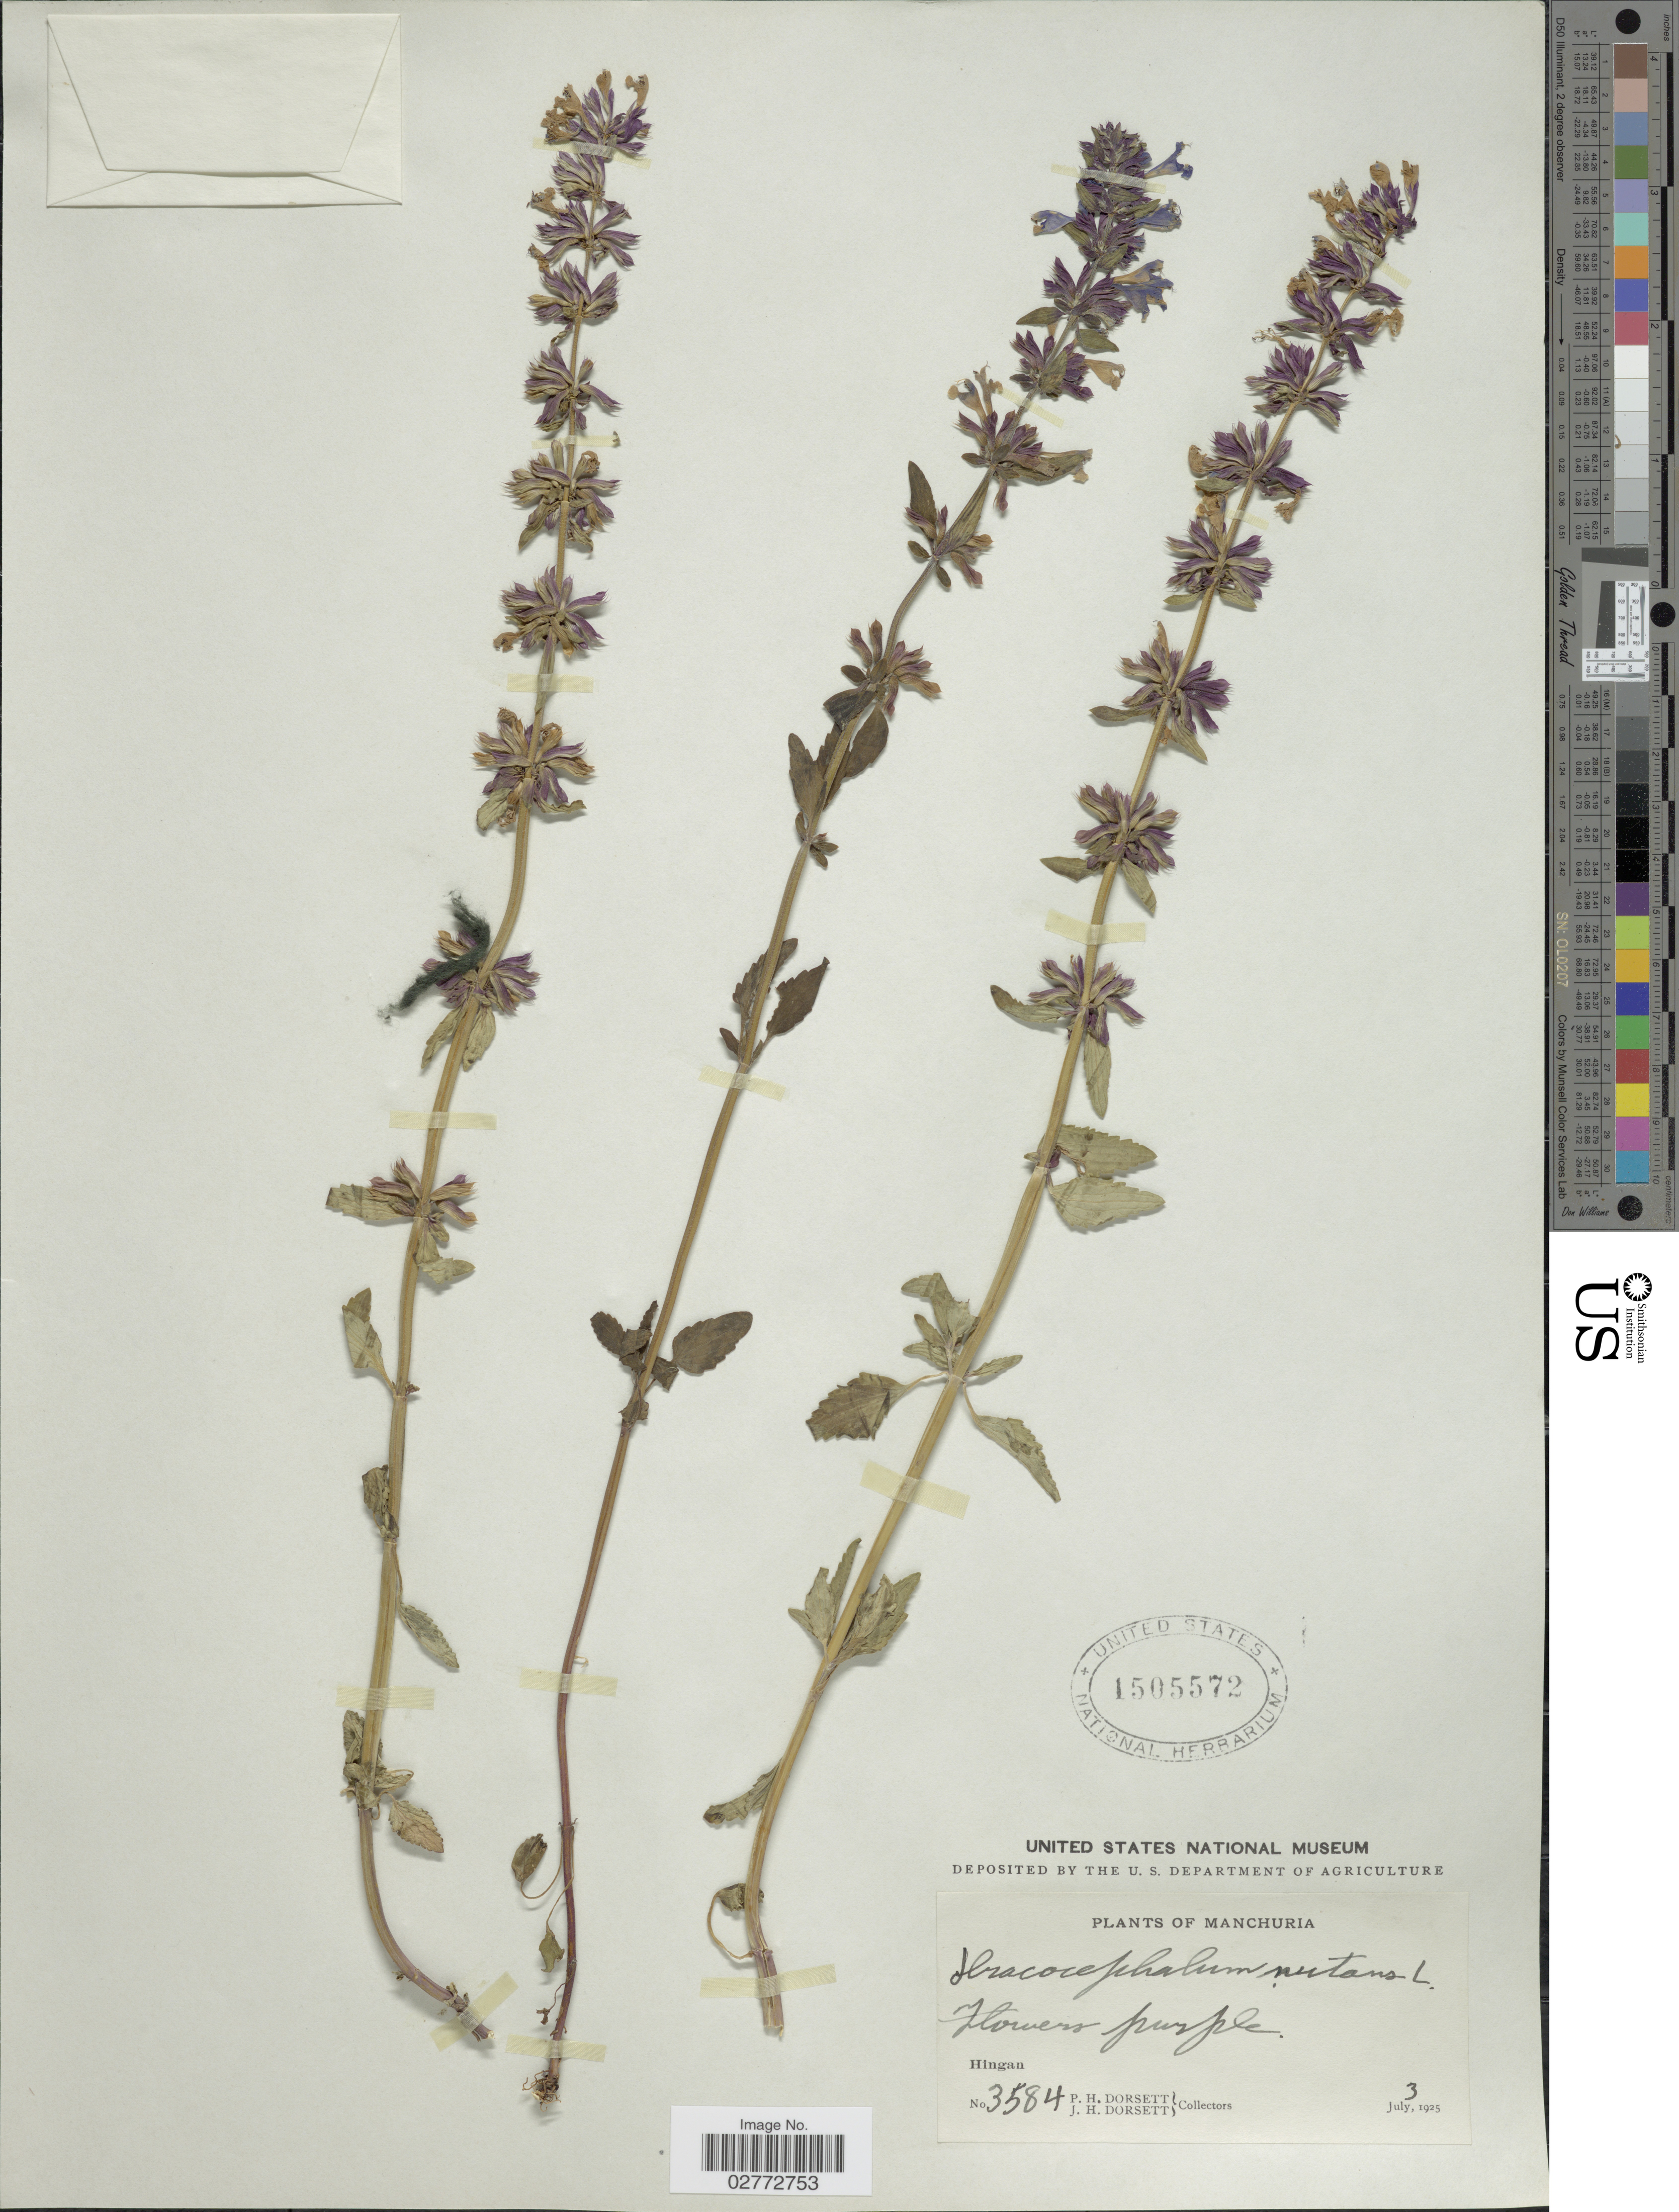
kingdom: Plantae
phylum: Tracheophyta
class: Magnoliopsida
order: Lamiales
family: Lamiaceae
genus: Dracocephalum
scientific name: Dracocephalum nutans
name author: L.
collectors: P. H. Dorsett & J. Dorsett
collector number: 3584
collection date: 1925-07-03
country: China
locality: Manchuria. Hingan.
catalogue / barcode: US 1505572